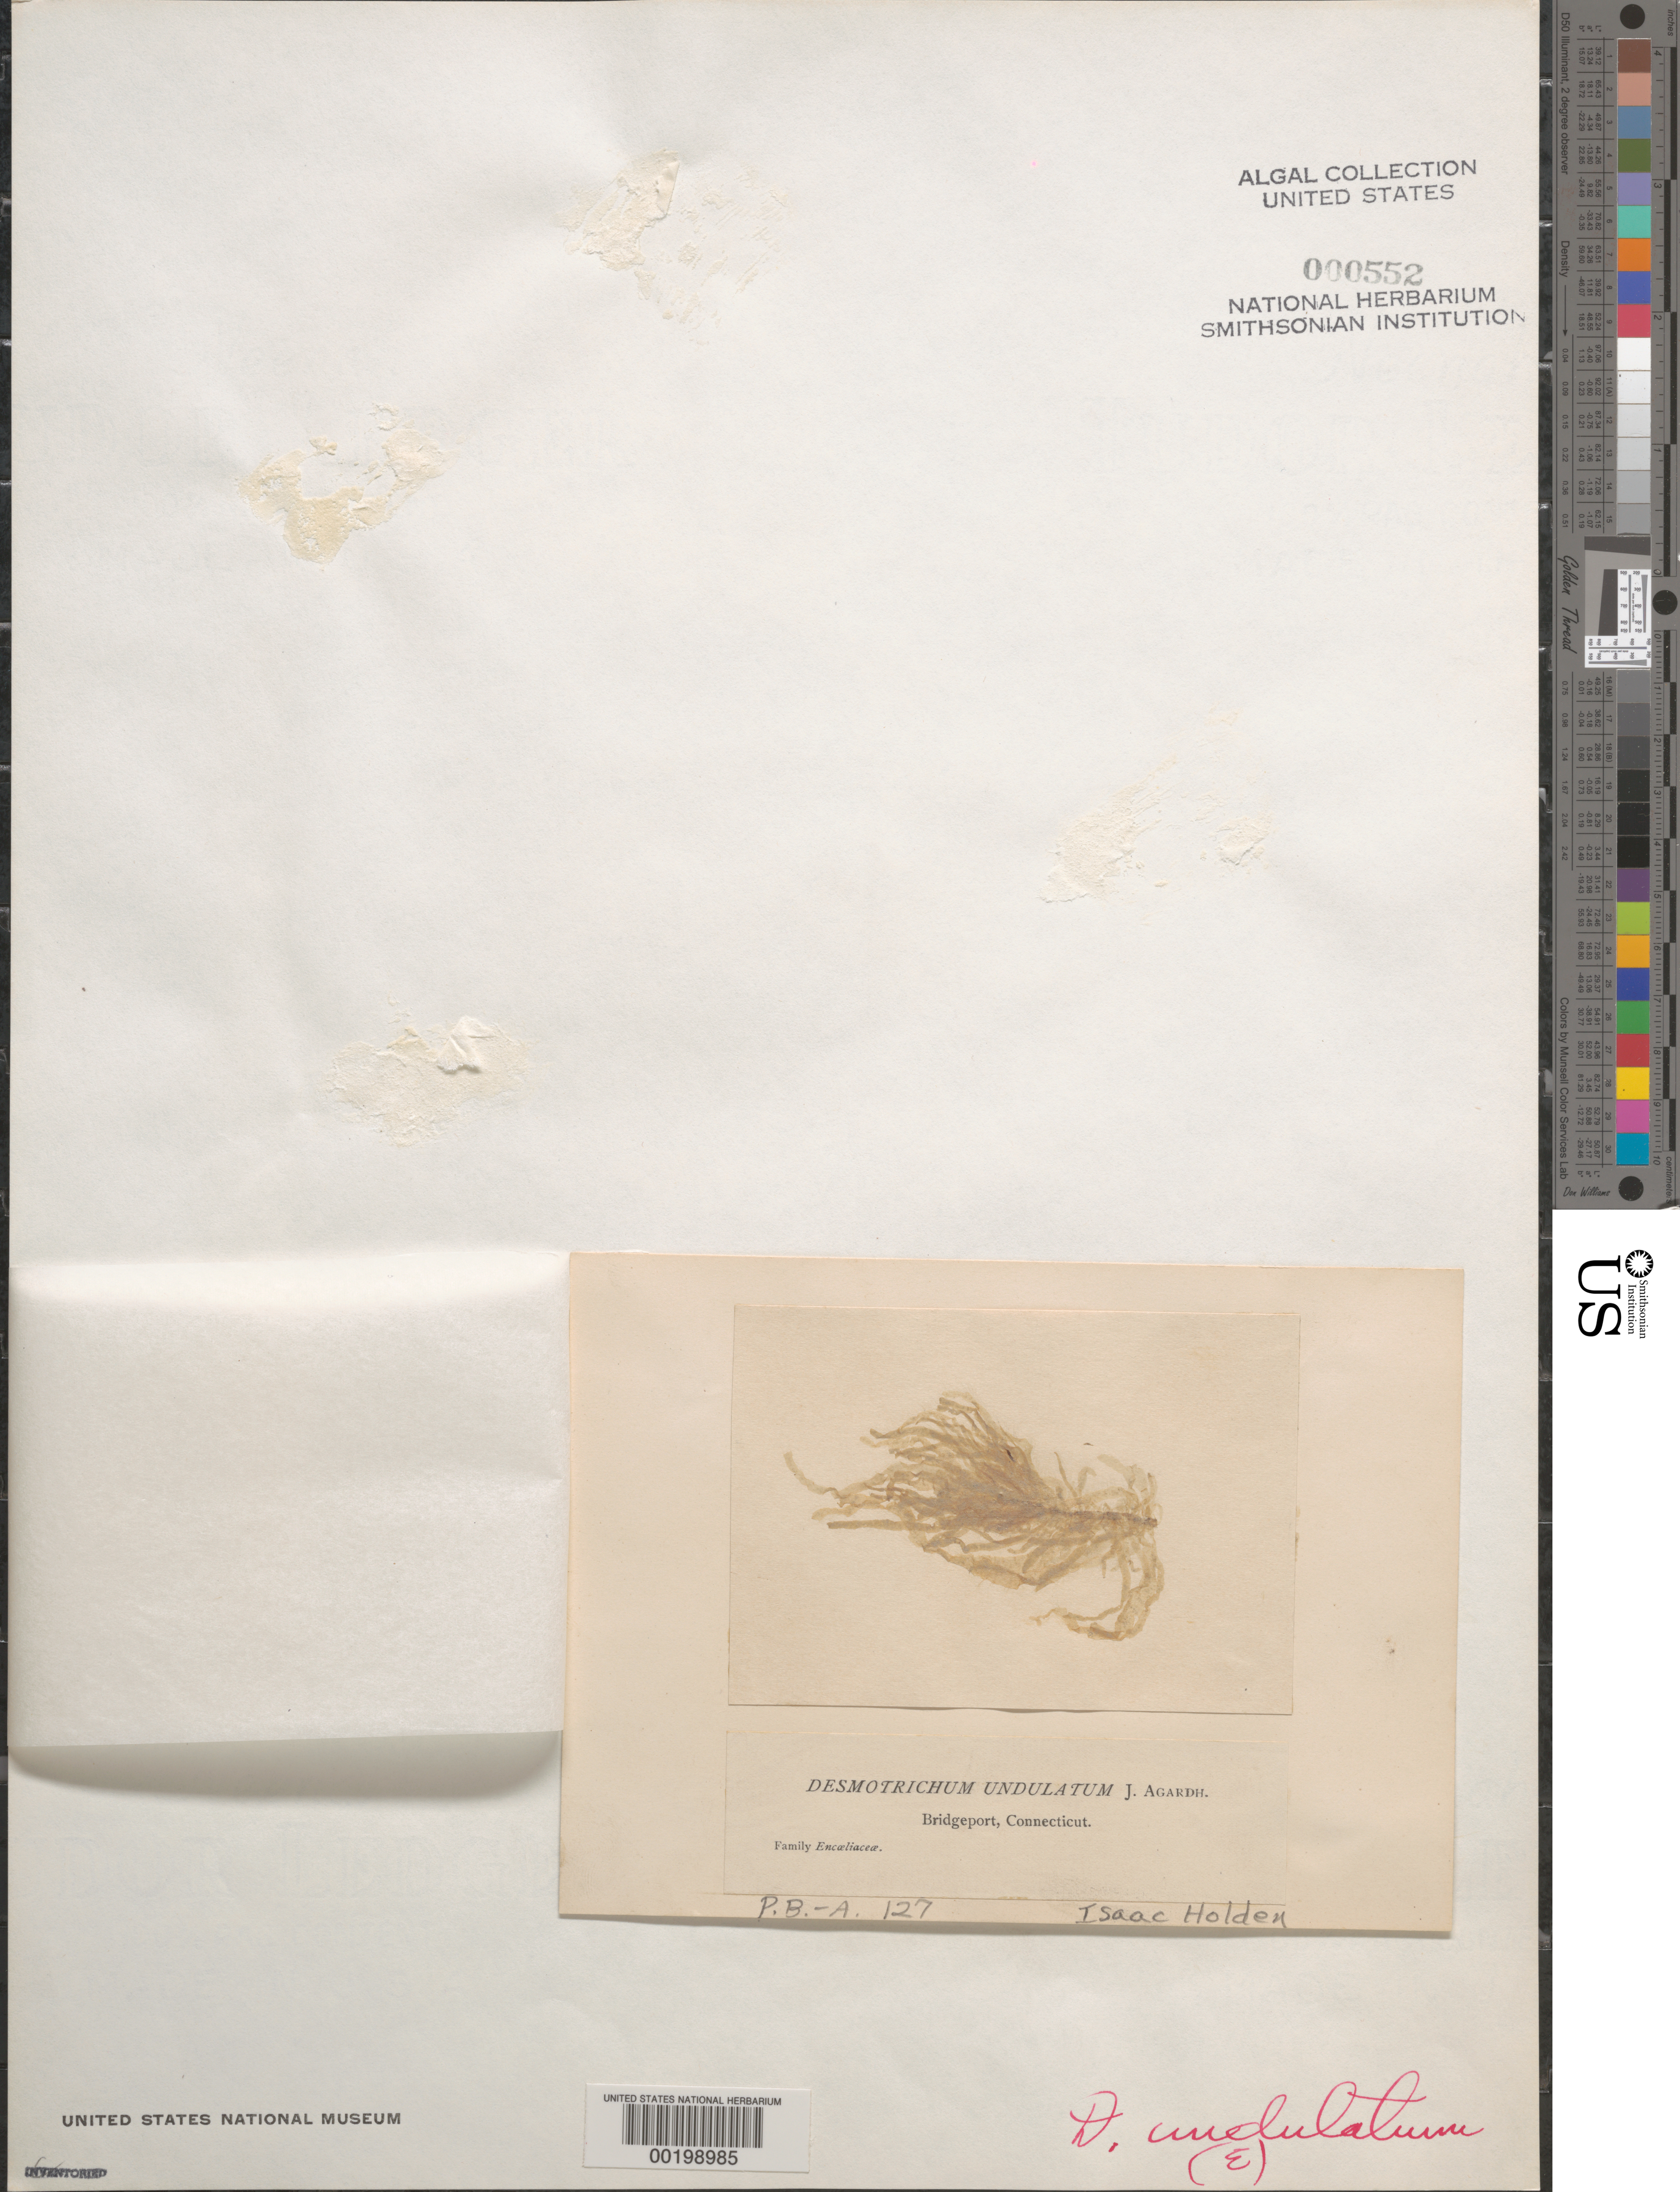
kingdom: Chromista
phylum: Ochrophyta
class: Phaeophyceae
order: Ectocarpales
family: Chordariaceae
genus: Punctaria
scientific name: Punctaria tenuissima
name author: (C. Agardh)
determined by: Algae name updating Project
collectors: I. Holden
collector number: PB-A 127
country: United States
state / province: Connecticut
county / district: Fairfield County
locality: Bridgeport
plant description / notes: Collins, Holden & Setchell, Phycotheca Boreali-Americana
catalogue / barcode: US 552